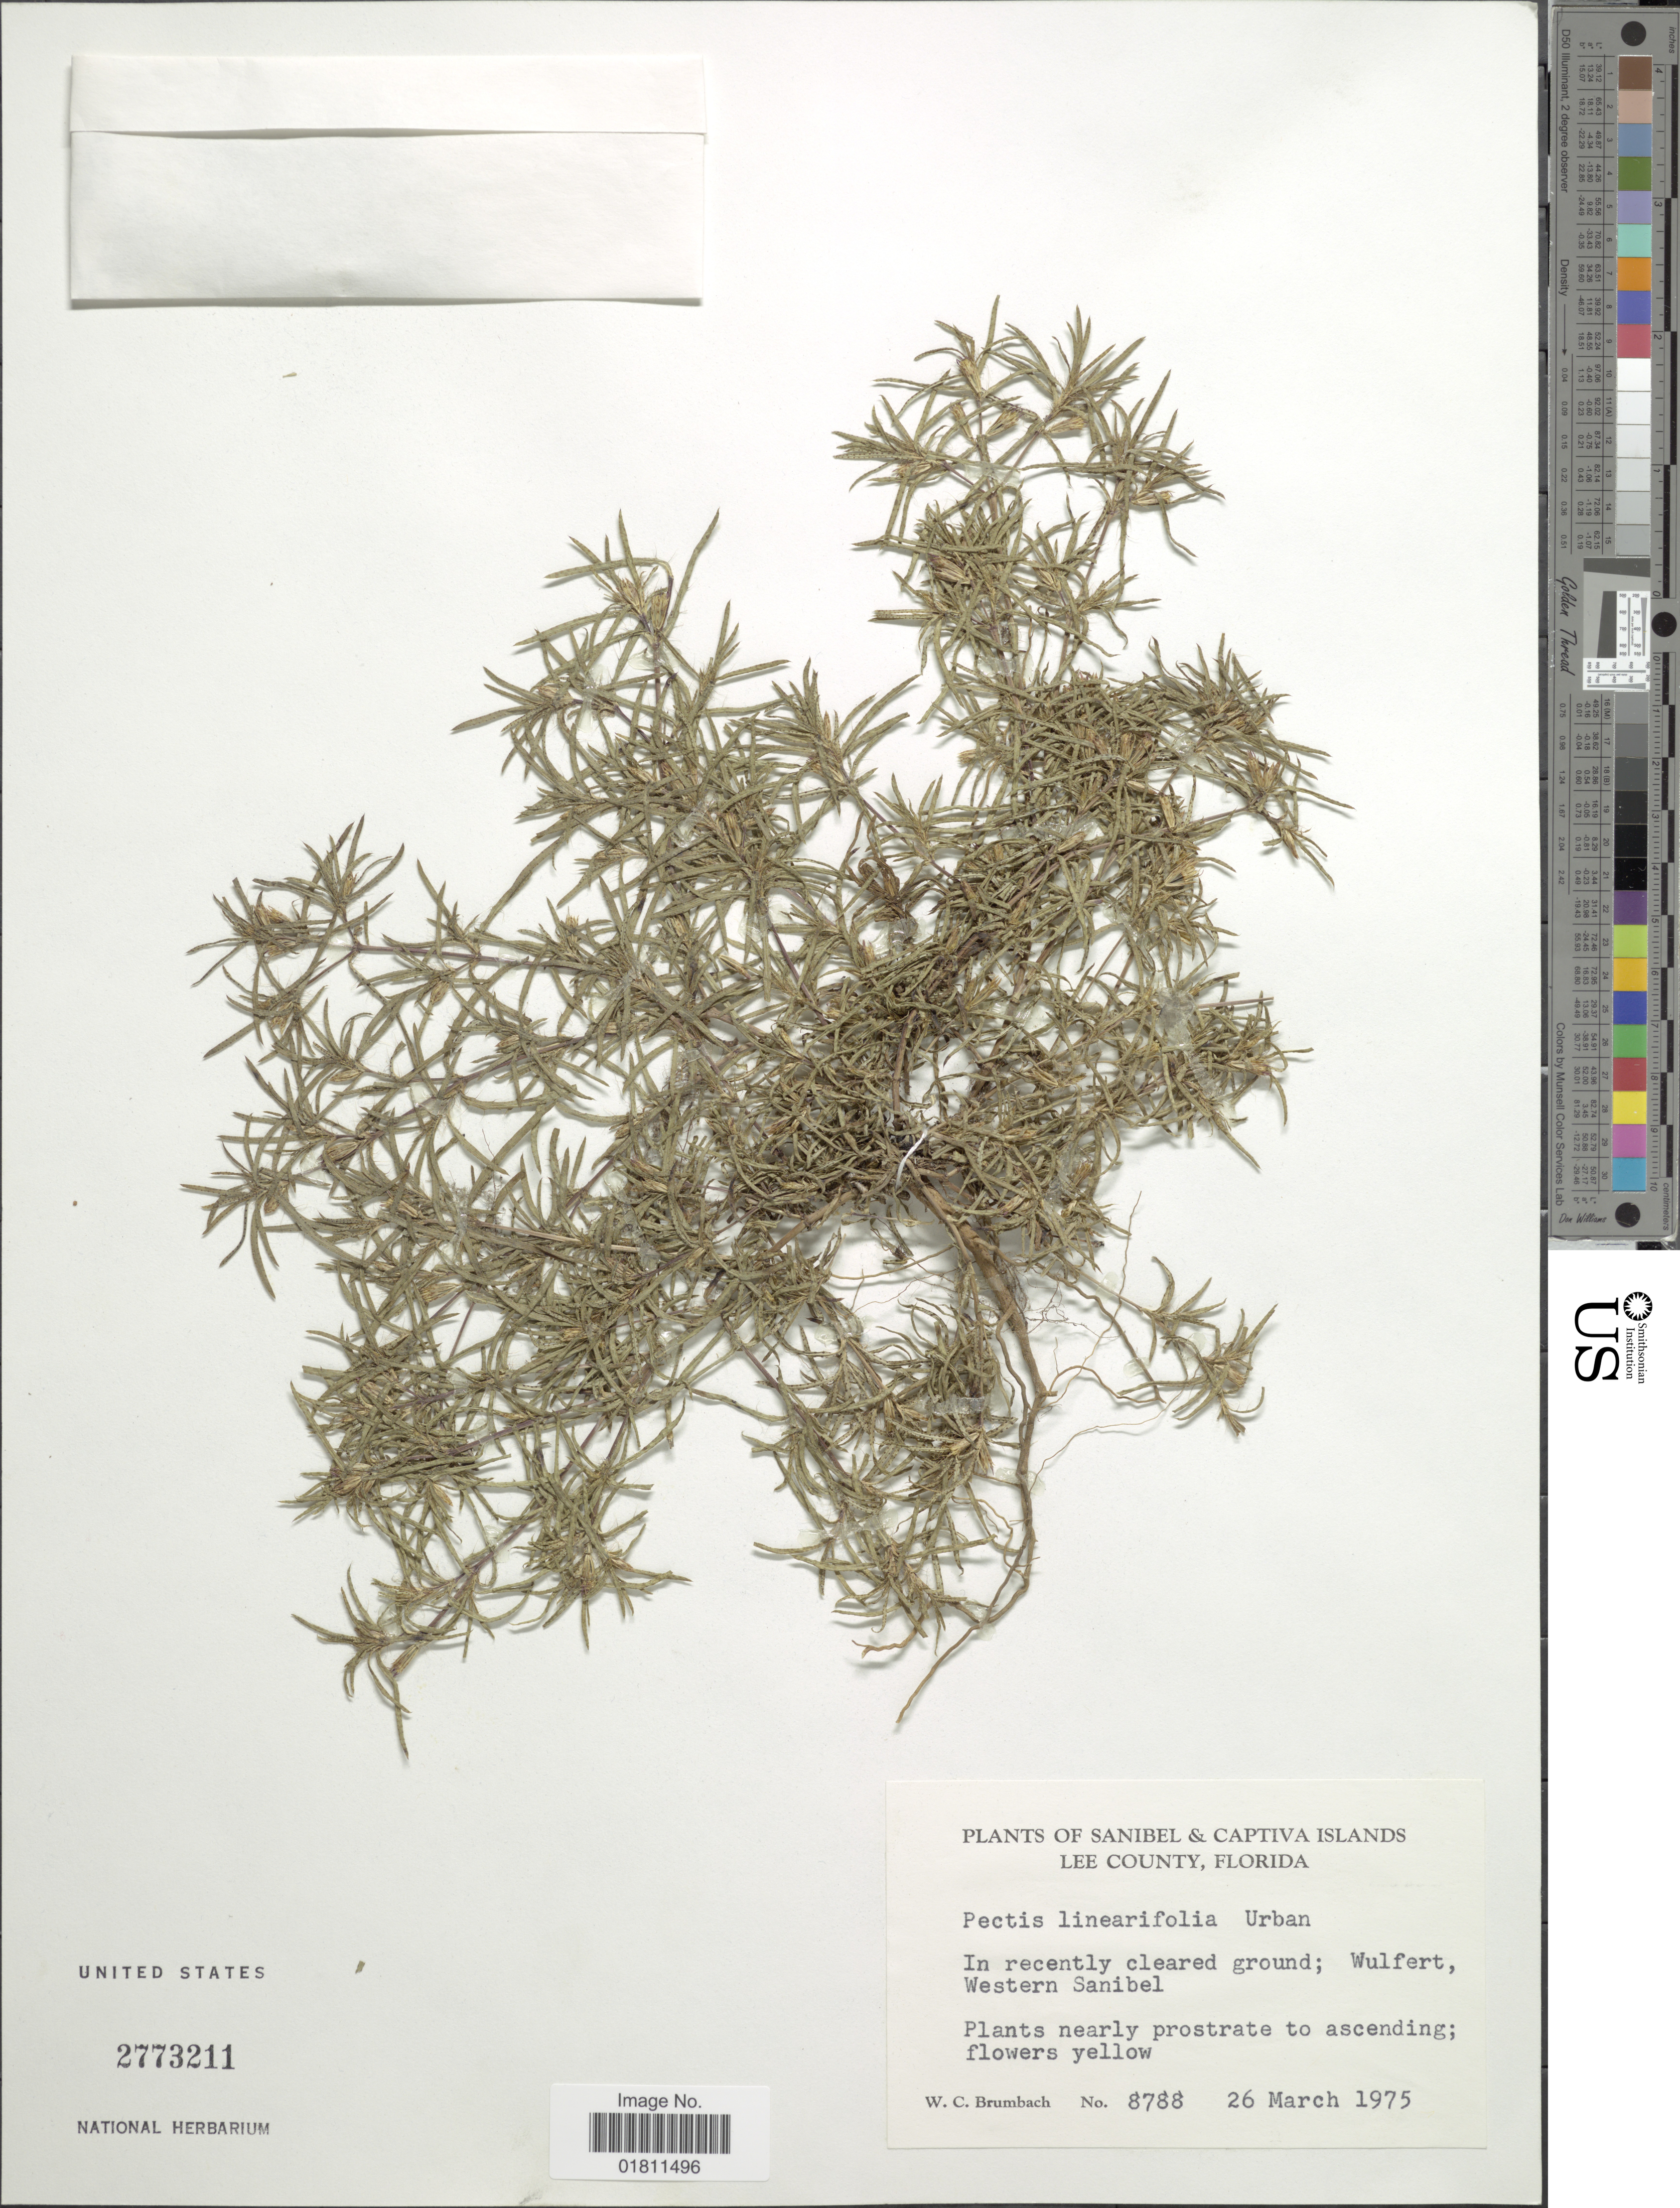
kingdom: Plantae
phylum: Tracheophyta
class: Magnoliopsida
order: Asterales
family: Asteraceae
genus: Pectis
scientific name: Pectis linearifolia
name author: Urb.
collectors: W. C. Brumbach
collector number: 8788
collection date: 1975-03-26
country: United States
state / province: Florida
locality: Sanibel & Captiva Islands, Lee County, Florida. In recently cleared ground; Wulfert, Western Sanibel.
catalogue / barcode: US 2773211